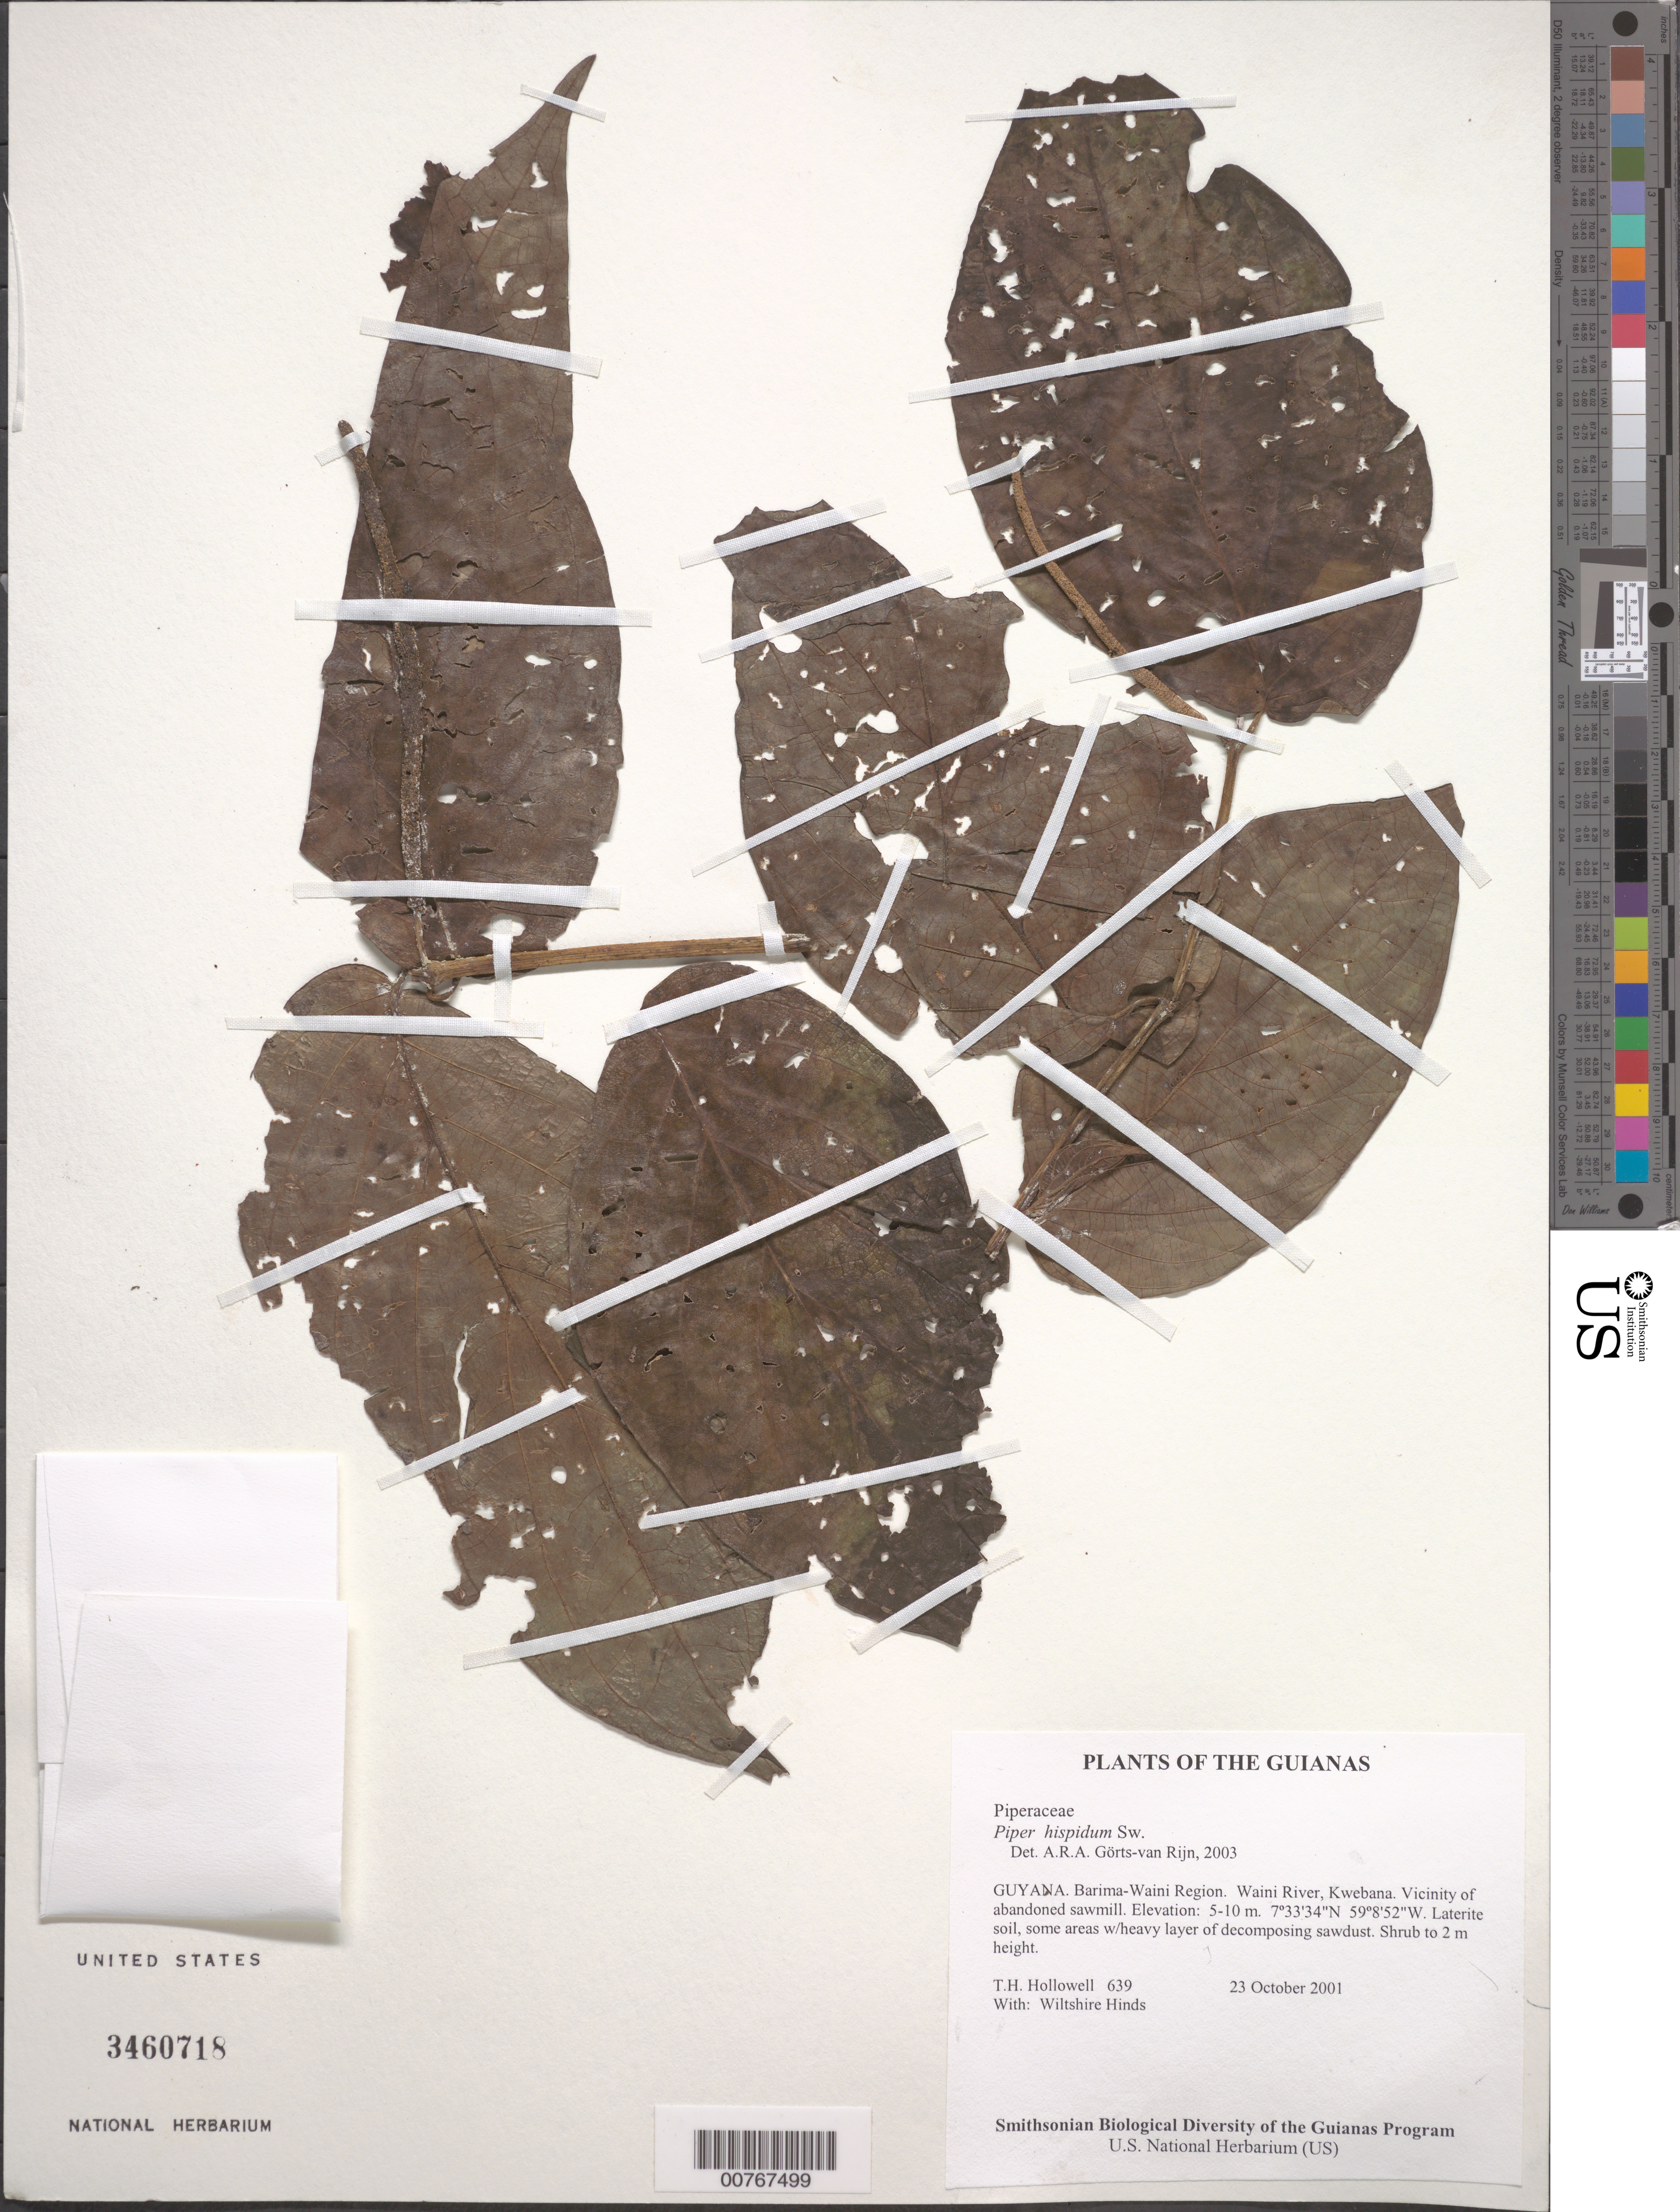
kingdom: Plantae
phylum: Tracheophyta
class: Magnoliopsida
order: Piperales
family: Piperaceae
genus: Piper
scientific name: Piper hispidum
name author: Sw.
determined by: Görts-van Rijn, A. R. A.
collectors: T. Hollowell & W. Hinds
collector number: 639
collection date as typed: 23 October 2001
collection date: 2001-10-23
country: Guyana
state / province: Barima-Waini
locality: Waini River, Kwebana. Vicinity of abandoned sawmill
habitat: Laterite soil, some areas w/heavy layer of decomposing sawdust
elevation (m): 5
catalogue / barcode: US 3460718